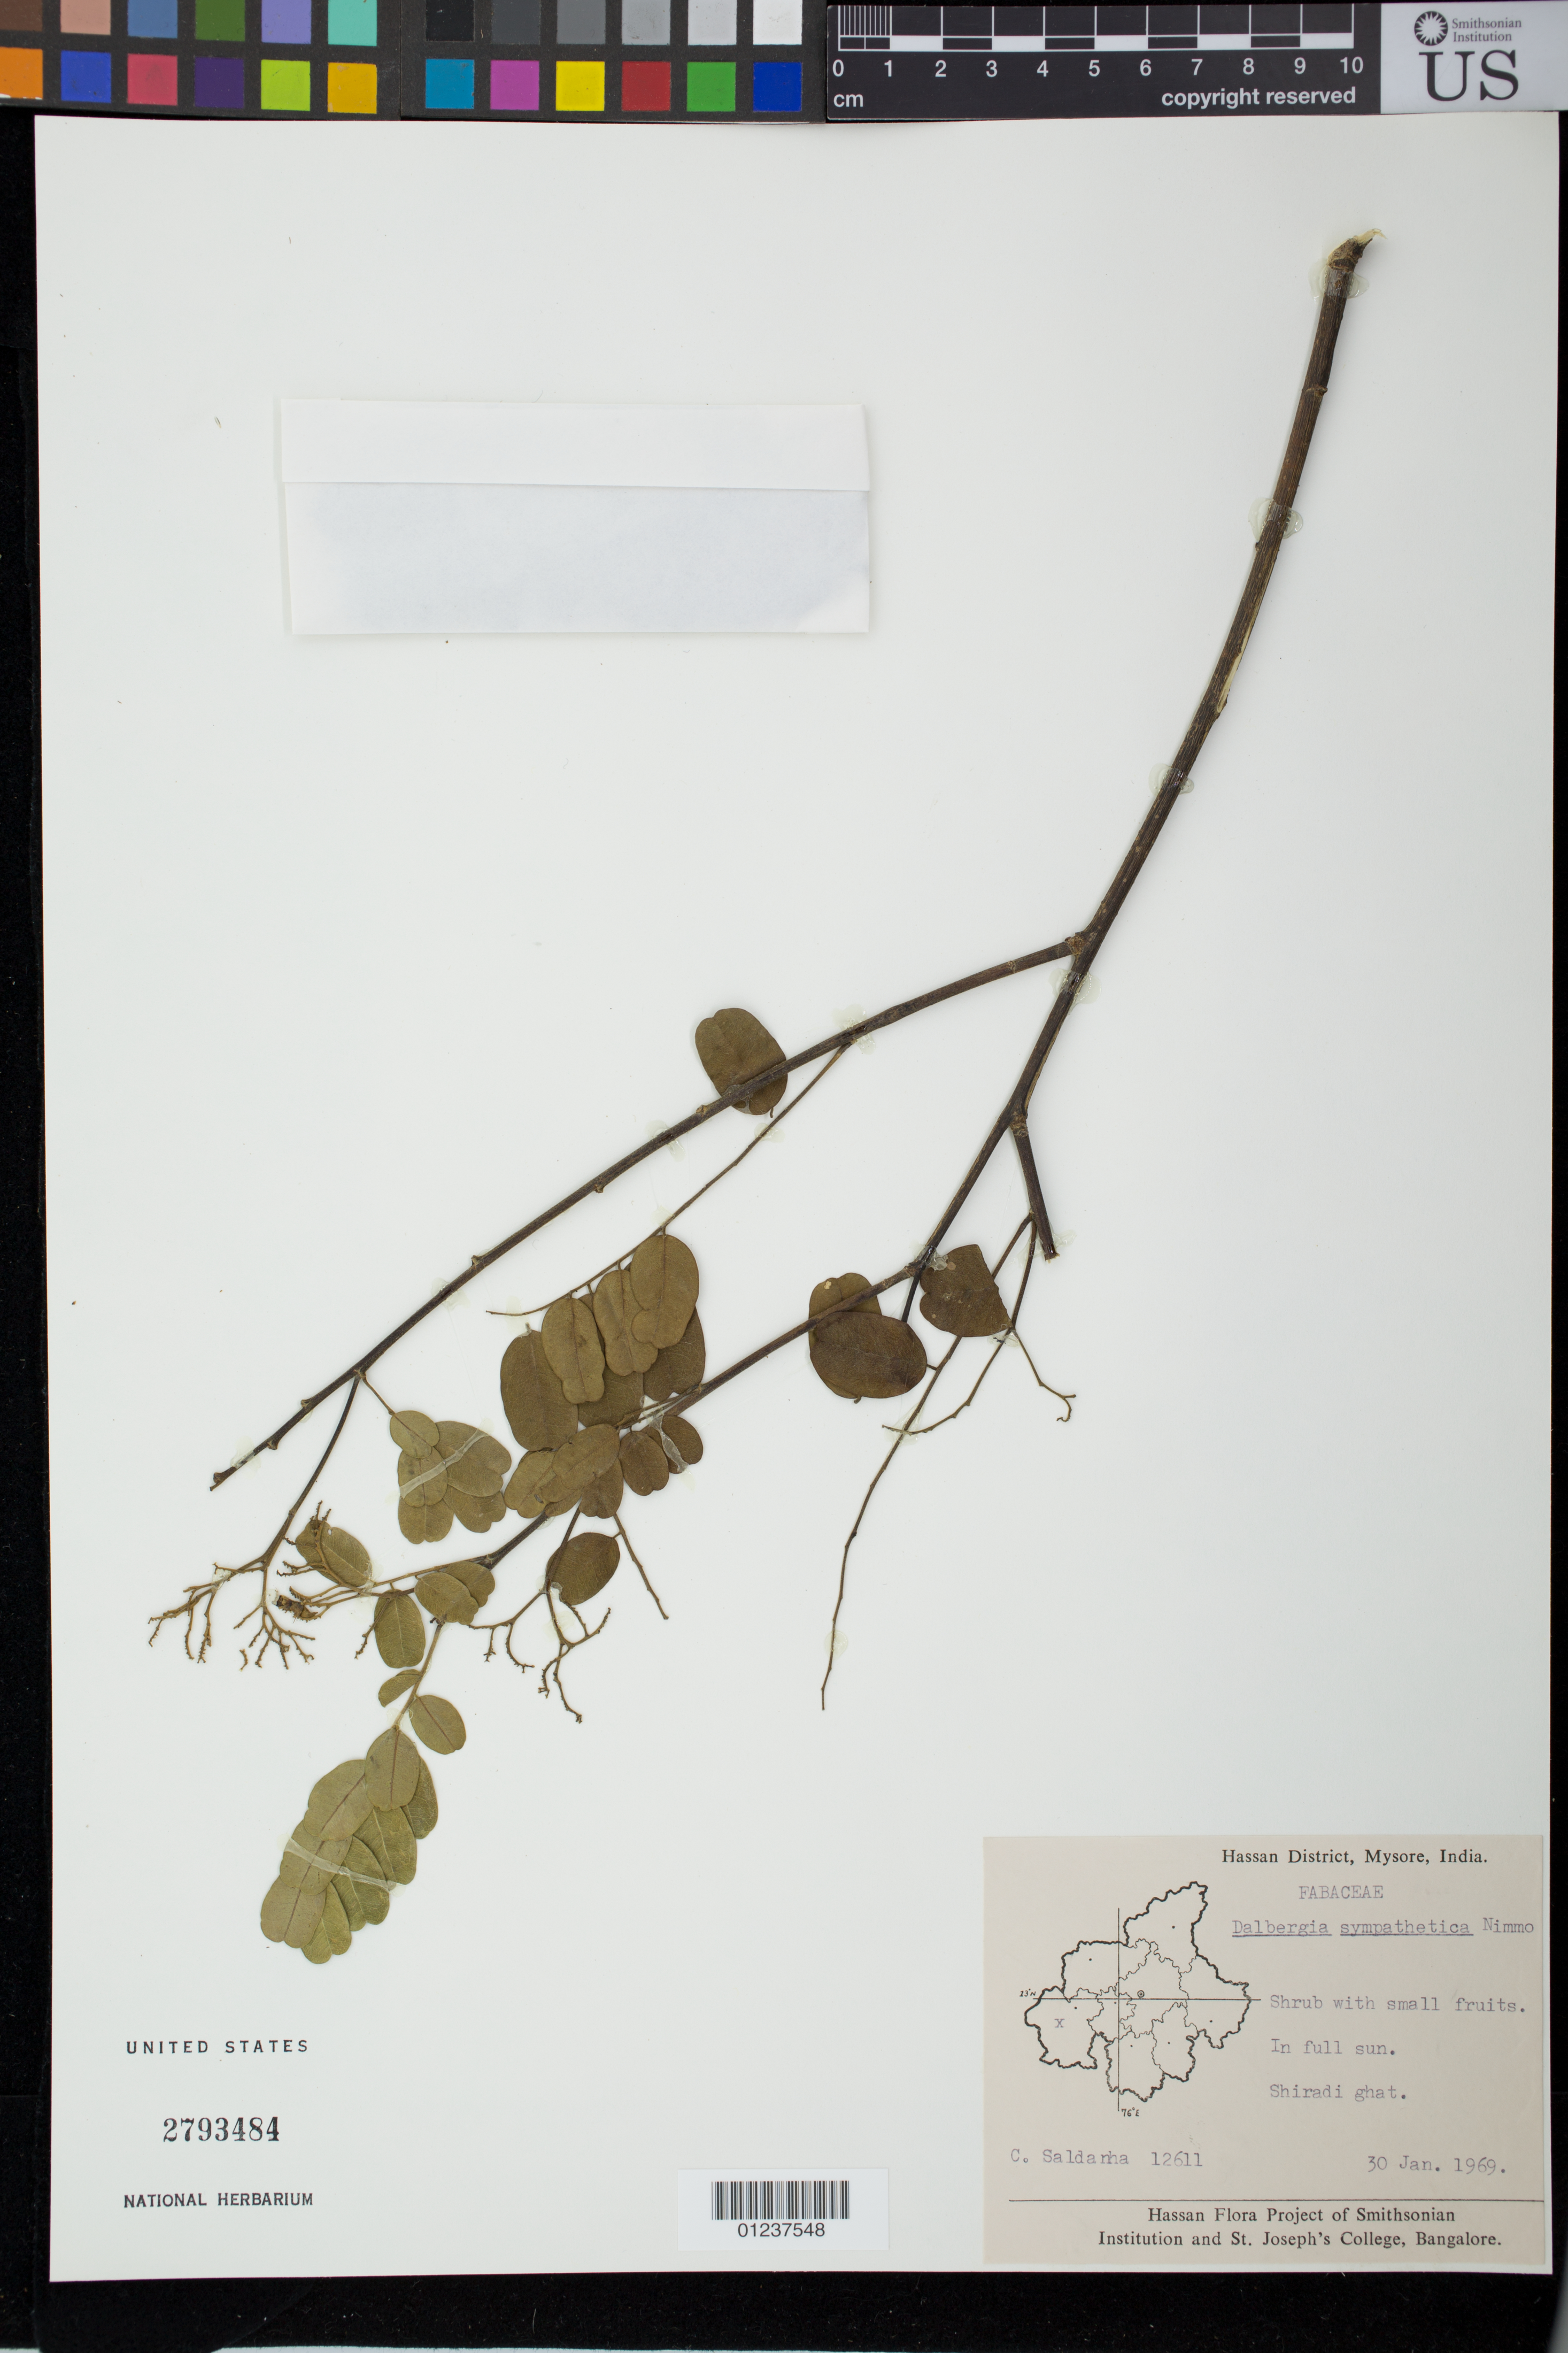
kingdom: Plantae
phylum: Tracheophyta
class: Magnoliopsida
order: Fabales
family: Fabaceae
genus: Dalbergia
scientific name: Dalbergia sympathetica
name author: Nimmo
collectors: C. J. Saldanha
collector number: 12611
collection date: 1969-01-30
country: India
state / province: Karnataka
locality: Hassan district. Shiradi ghat. Mysore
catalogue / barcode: US 2793484